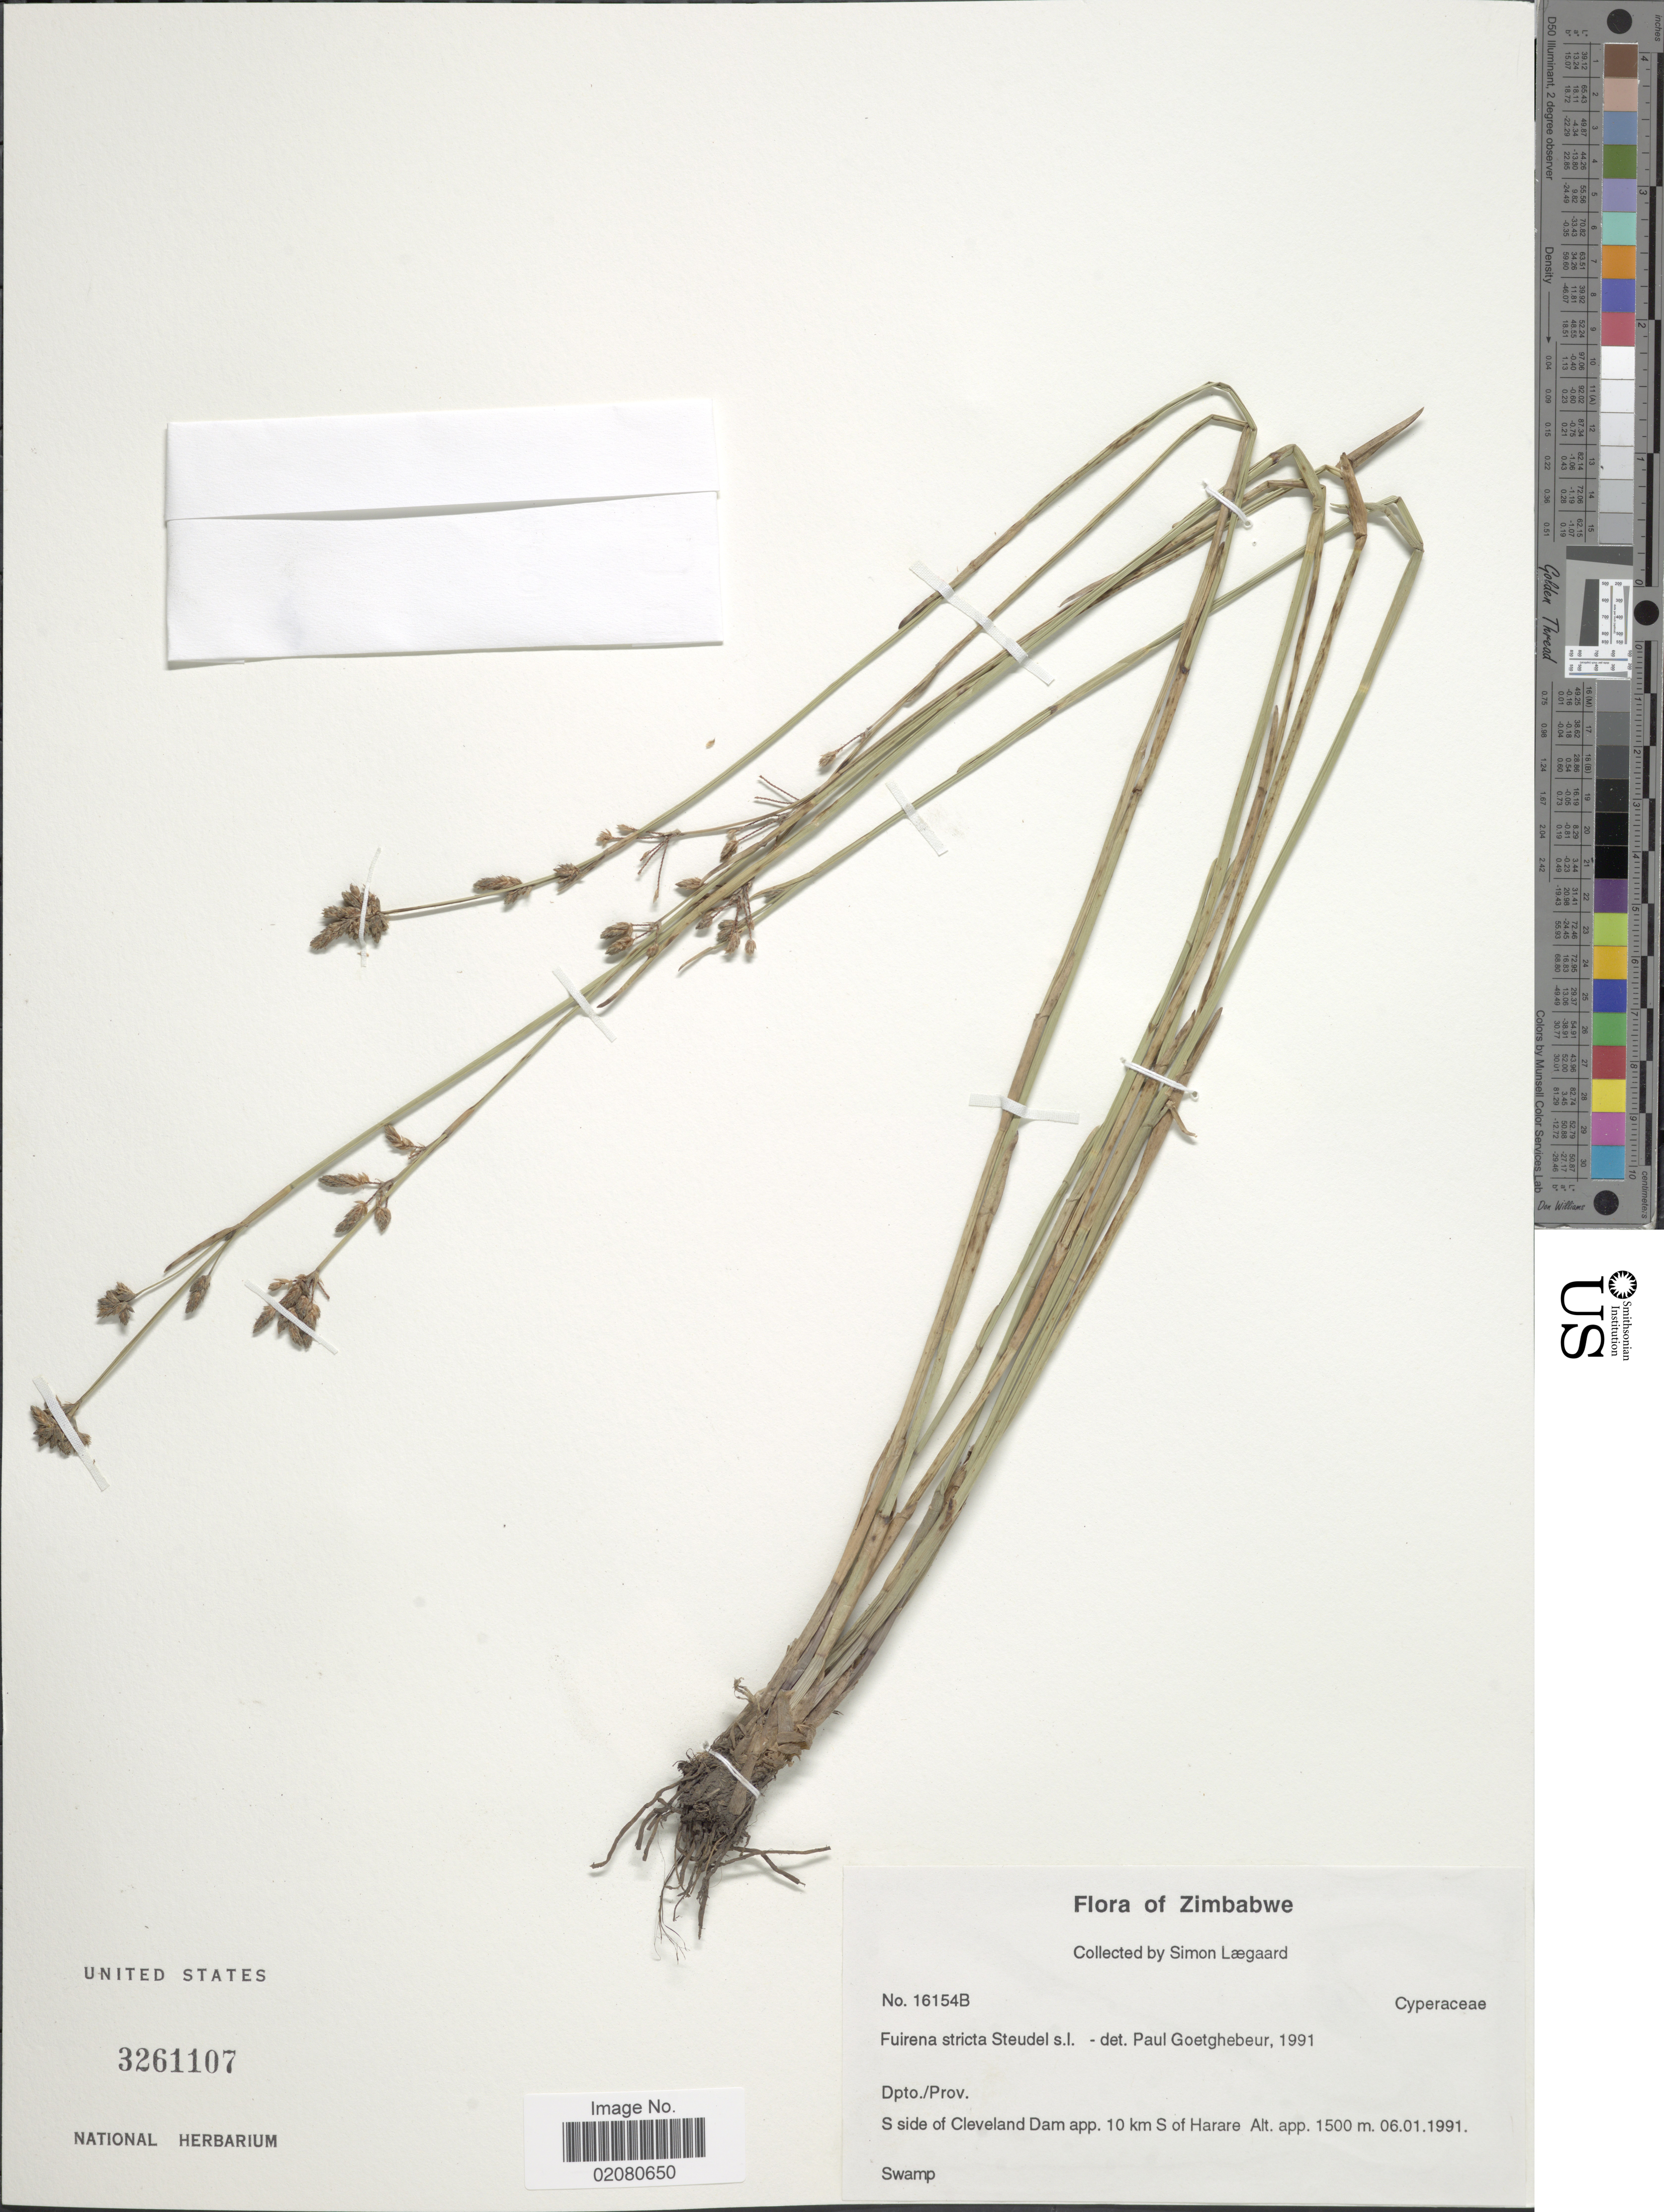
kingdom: Plantae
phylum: Tracheophyta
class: Liliopsida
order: Poales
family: Cyperaceae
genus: Fuirena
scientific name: Fuirena stricta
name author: Steud.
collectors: S. Lægaard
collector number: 165154B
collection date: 1991-01-06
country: Zimbabwe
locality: Zimbabwe. Dpto./Prov. S side of Cleveland Dam app. 10 km S of Harare.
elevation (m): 1500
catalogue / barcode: US 3261107